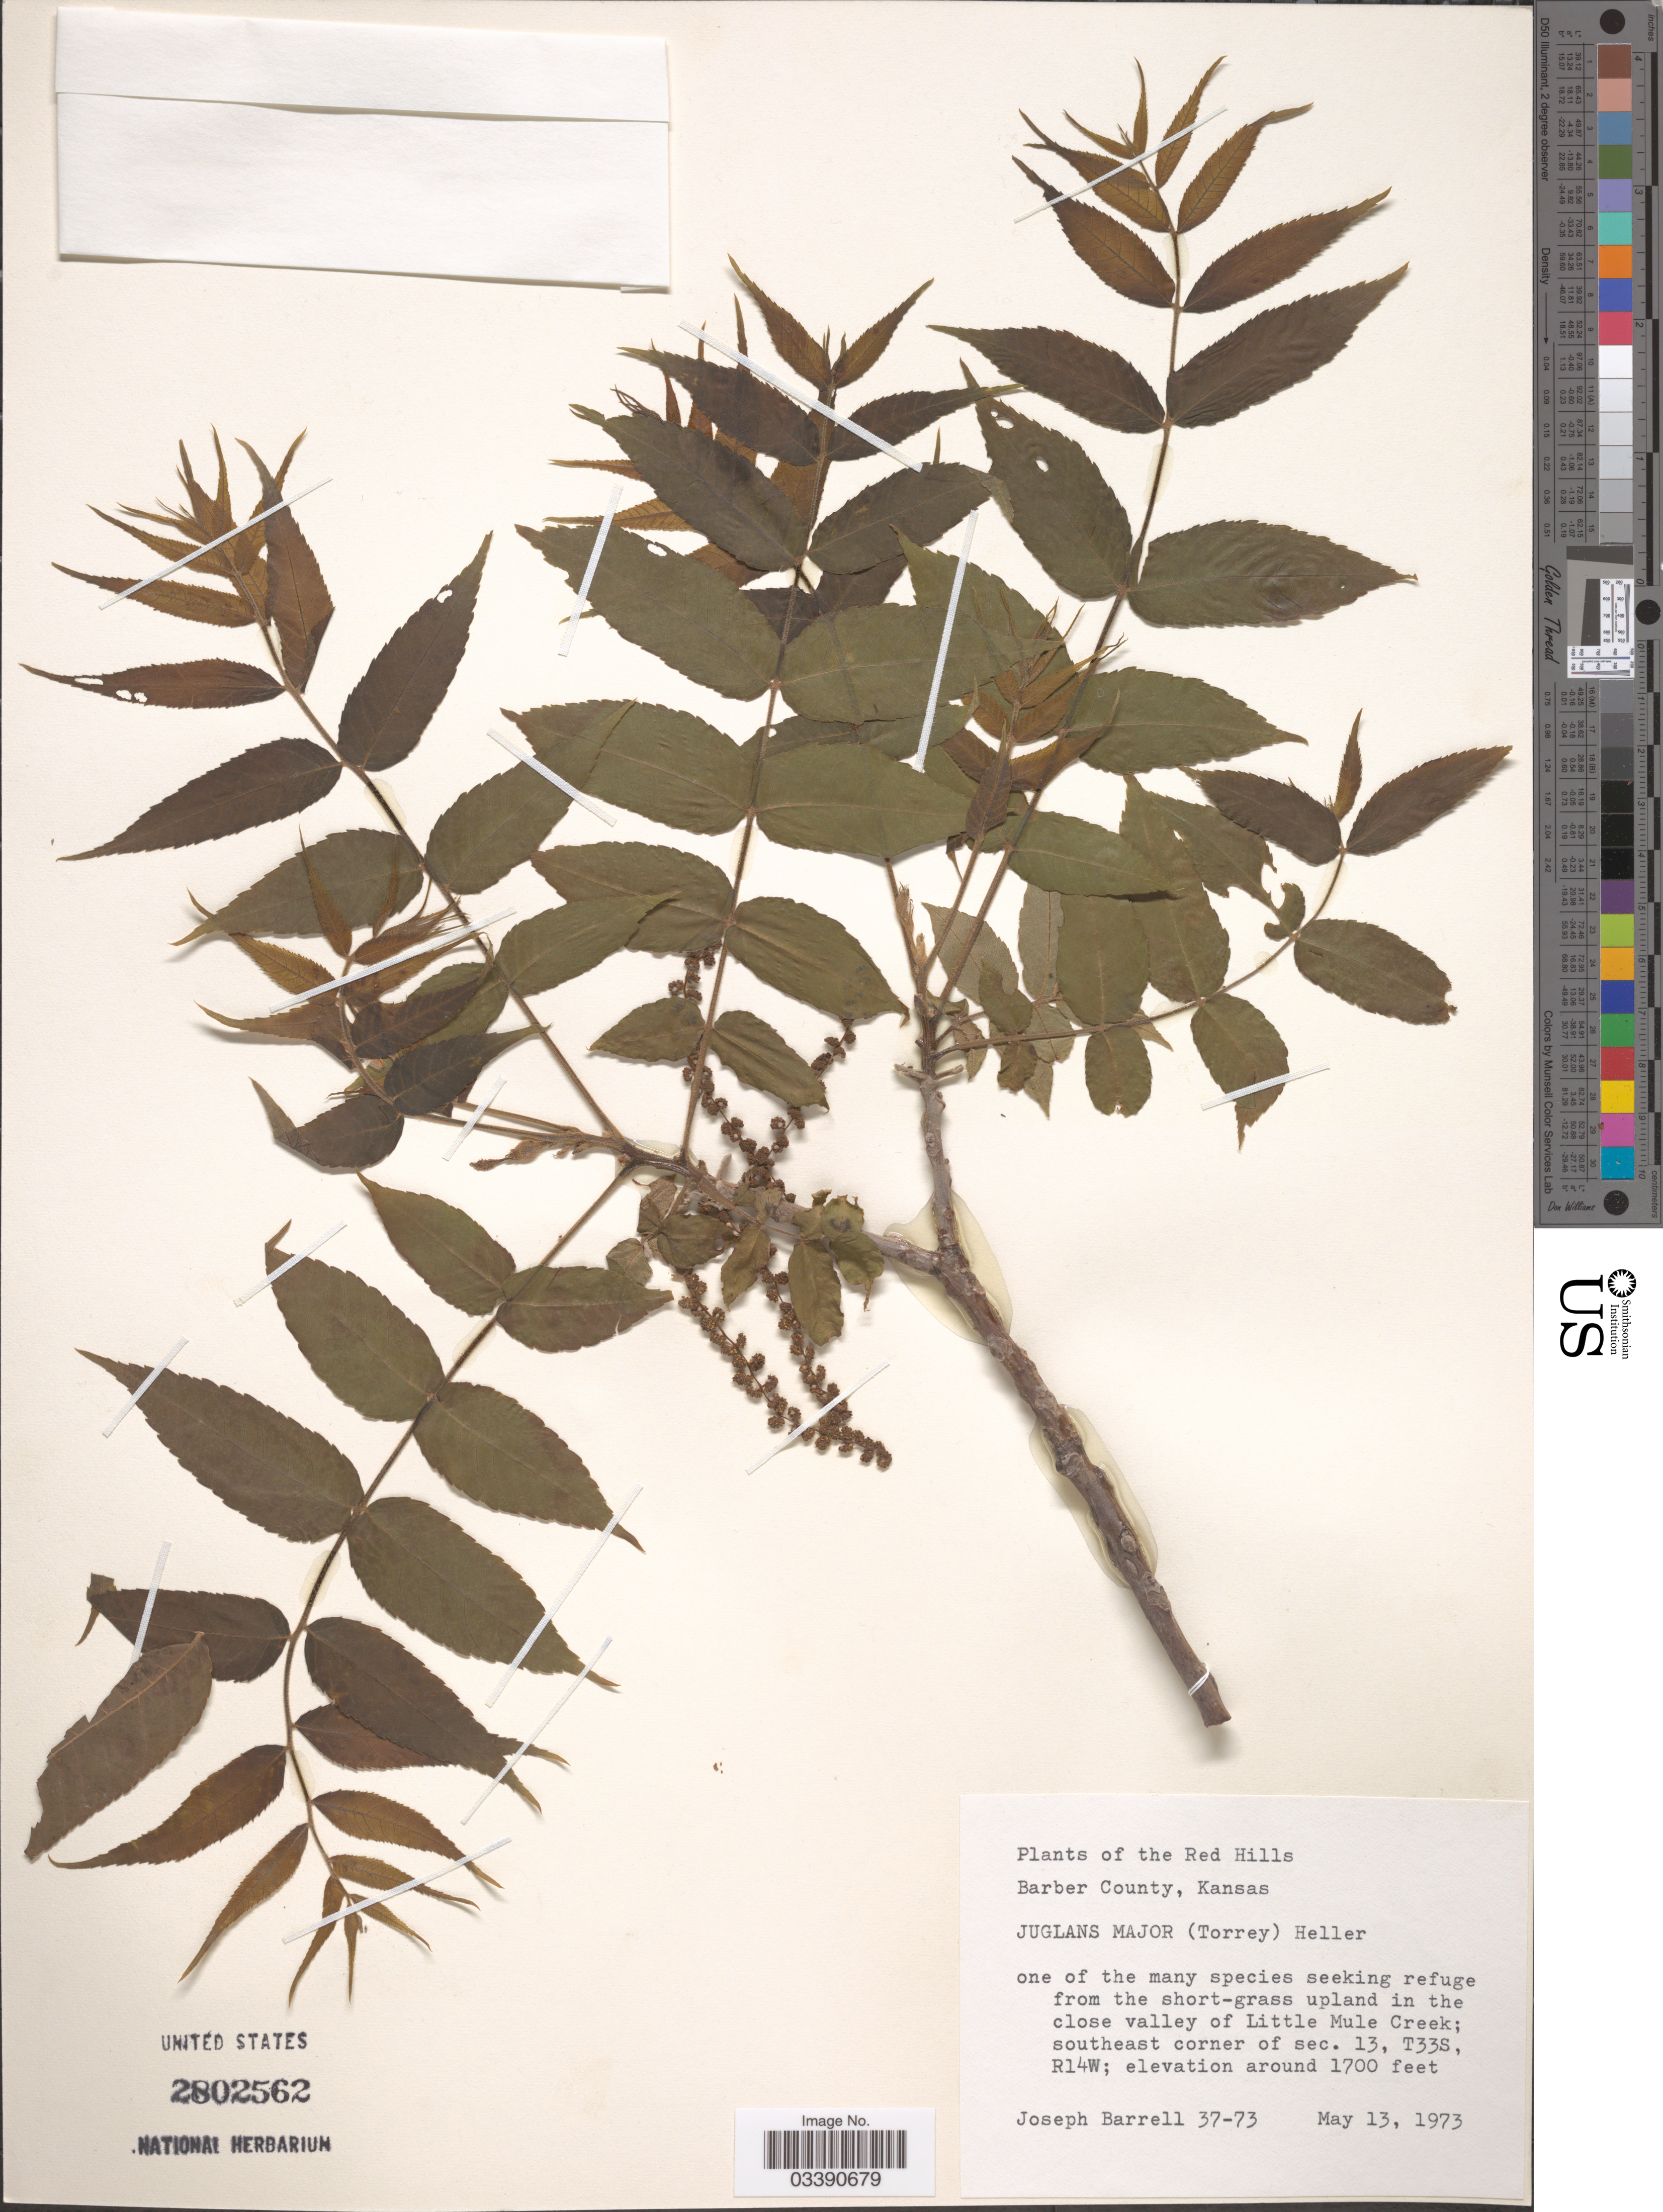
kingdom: Plantae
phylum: Tracheophyta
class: Magnoliopsida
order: Fagales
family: Juglandaceae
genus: Juglans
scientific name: Juglans major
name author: (Torr.) A. Heller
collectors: J. Barrell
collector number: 37-73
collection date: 1973-05-13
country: United States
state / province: Kansas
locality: The Red Hills, Barber County. In the close valley of Little Mule Creek; southeast corner of sec. 13, T33S, R14W.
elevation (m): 518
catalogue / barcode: US 2802562